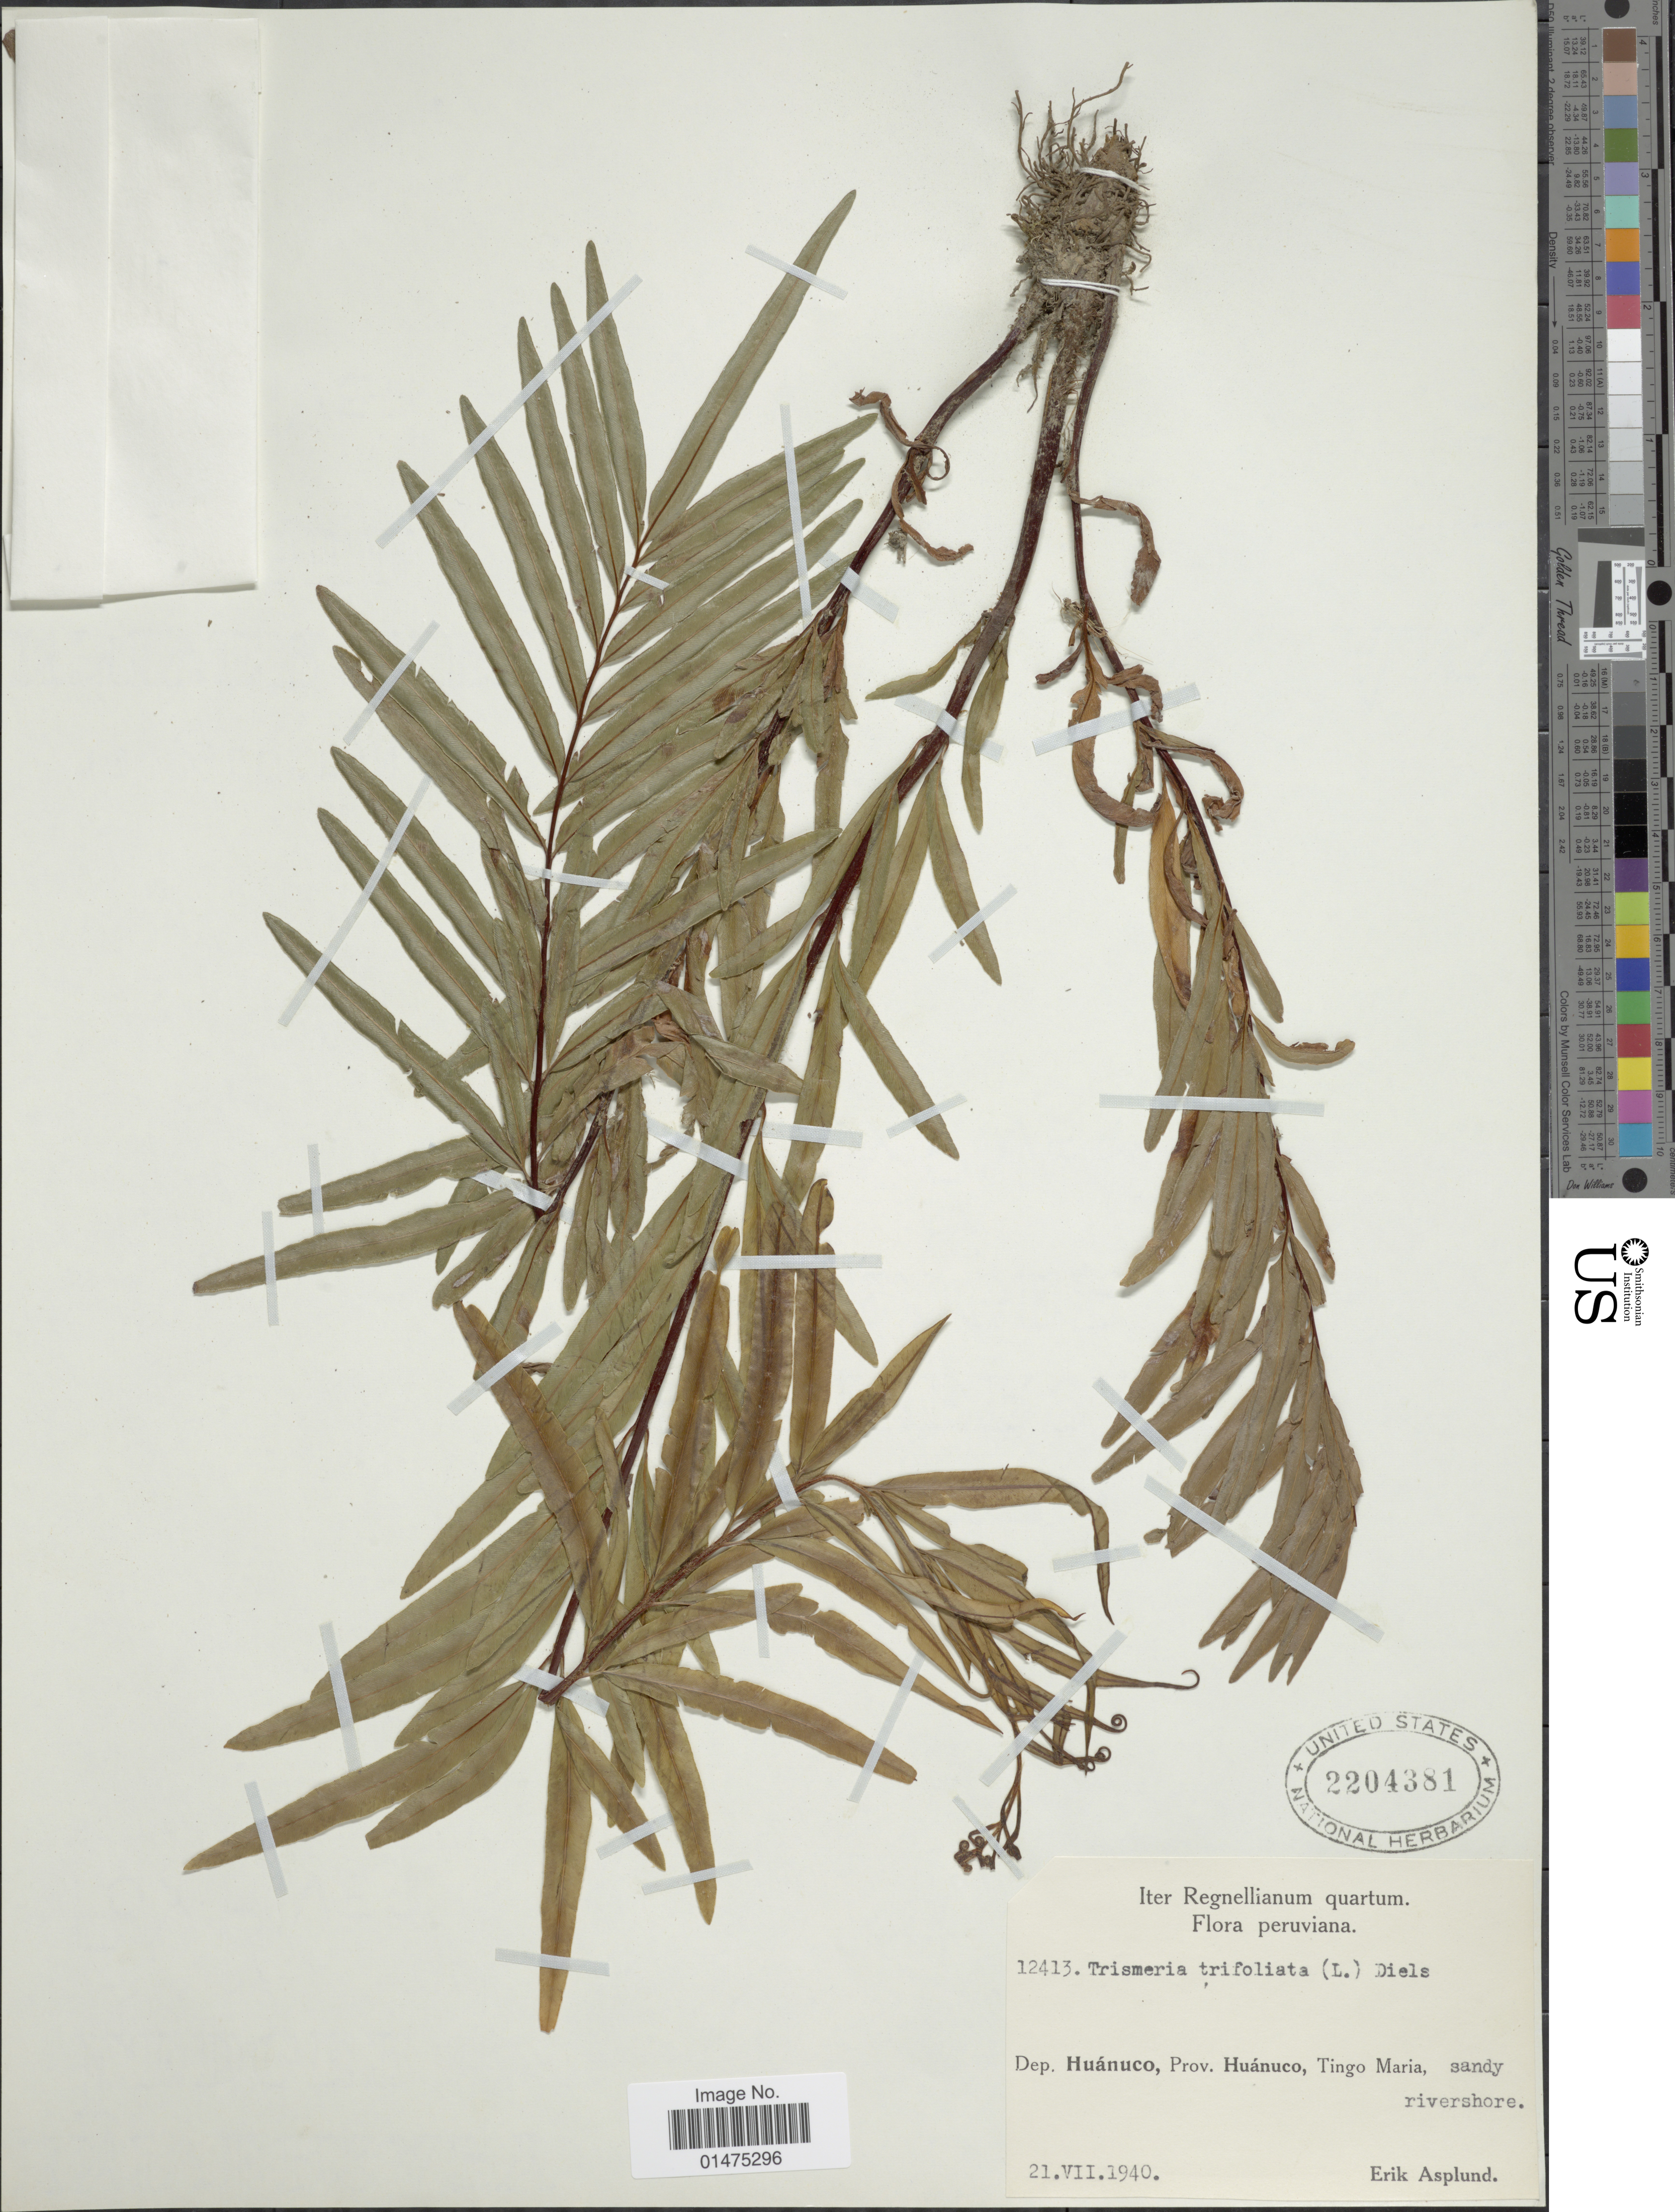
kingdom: Plantae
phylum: Tracheophyta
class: Polypodiopsida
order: Polypodiales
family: Pteridaceae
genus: Pityrogramma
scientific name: Pityrogramma trifoliata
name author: (L.) R.M. Tryon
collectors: E. Asplund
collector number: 12413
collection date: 1940-07-21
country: Peru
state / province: Huánuco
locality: Dep. Huánuco, Tingo Maria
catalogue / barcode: US 2204381